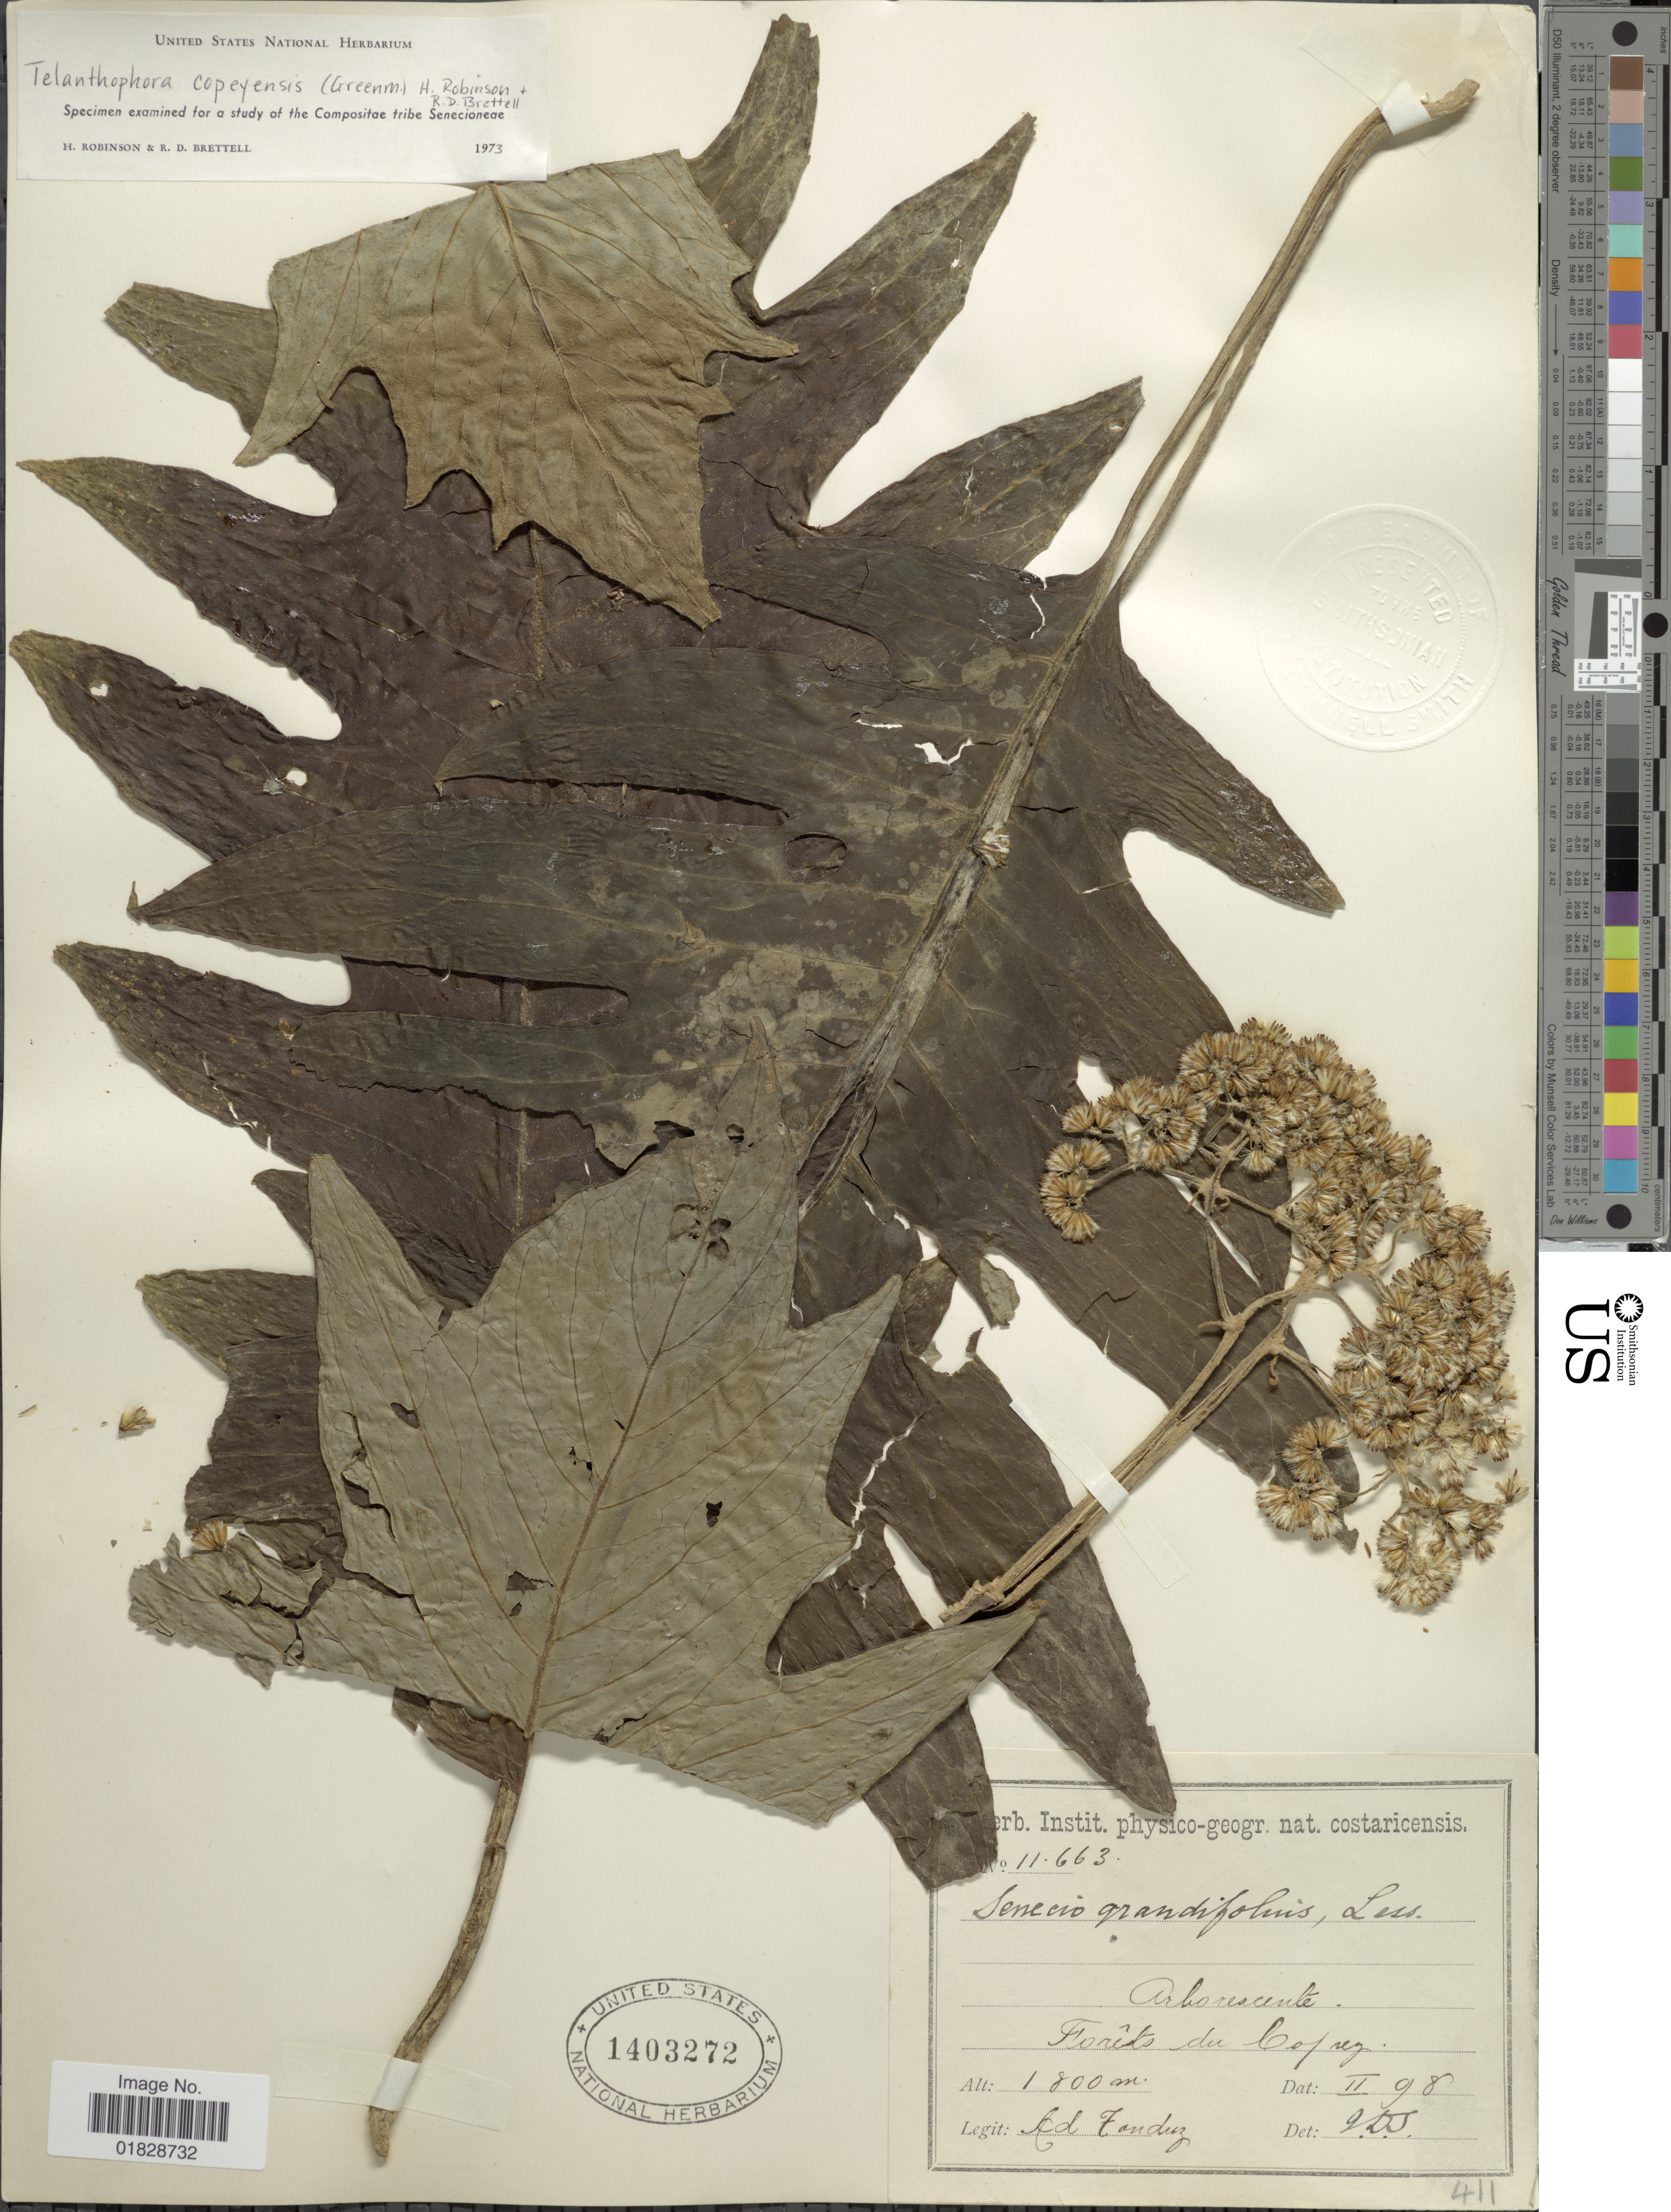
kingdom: Plantae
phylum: Tracheophyta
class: Magnoliopsida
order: Asterales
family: Asteraceae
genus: Telanthophora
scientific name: Telanthophora copeyensis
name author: (Greenm.) H. Rob. & Brettell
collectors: A. Tonduz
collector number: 11663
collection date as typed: Transcribed d/m/y: /2/98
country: Costa Rica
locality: Forêts di Cofrey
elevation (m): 1800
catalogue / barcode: US 1403272